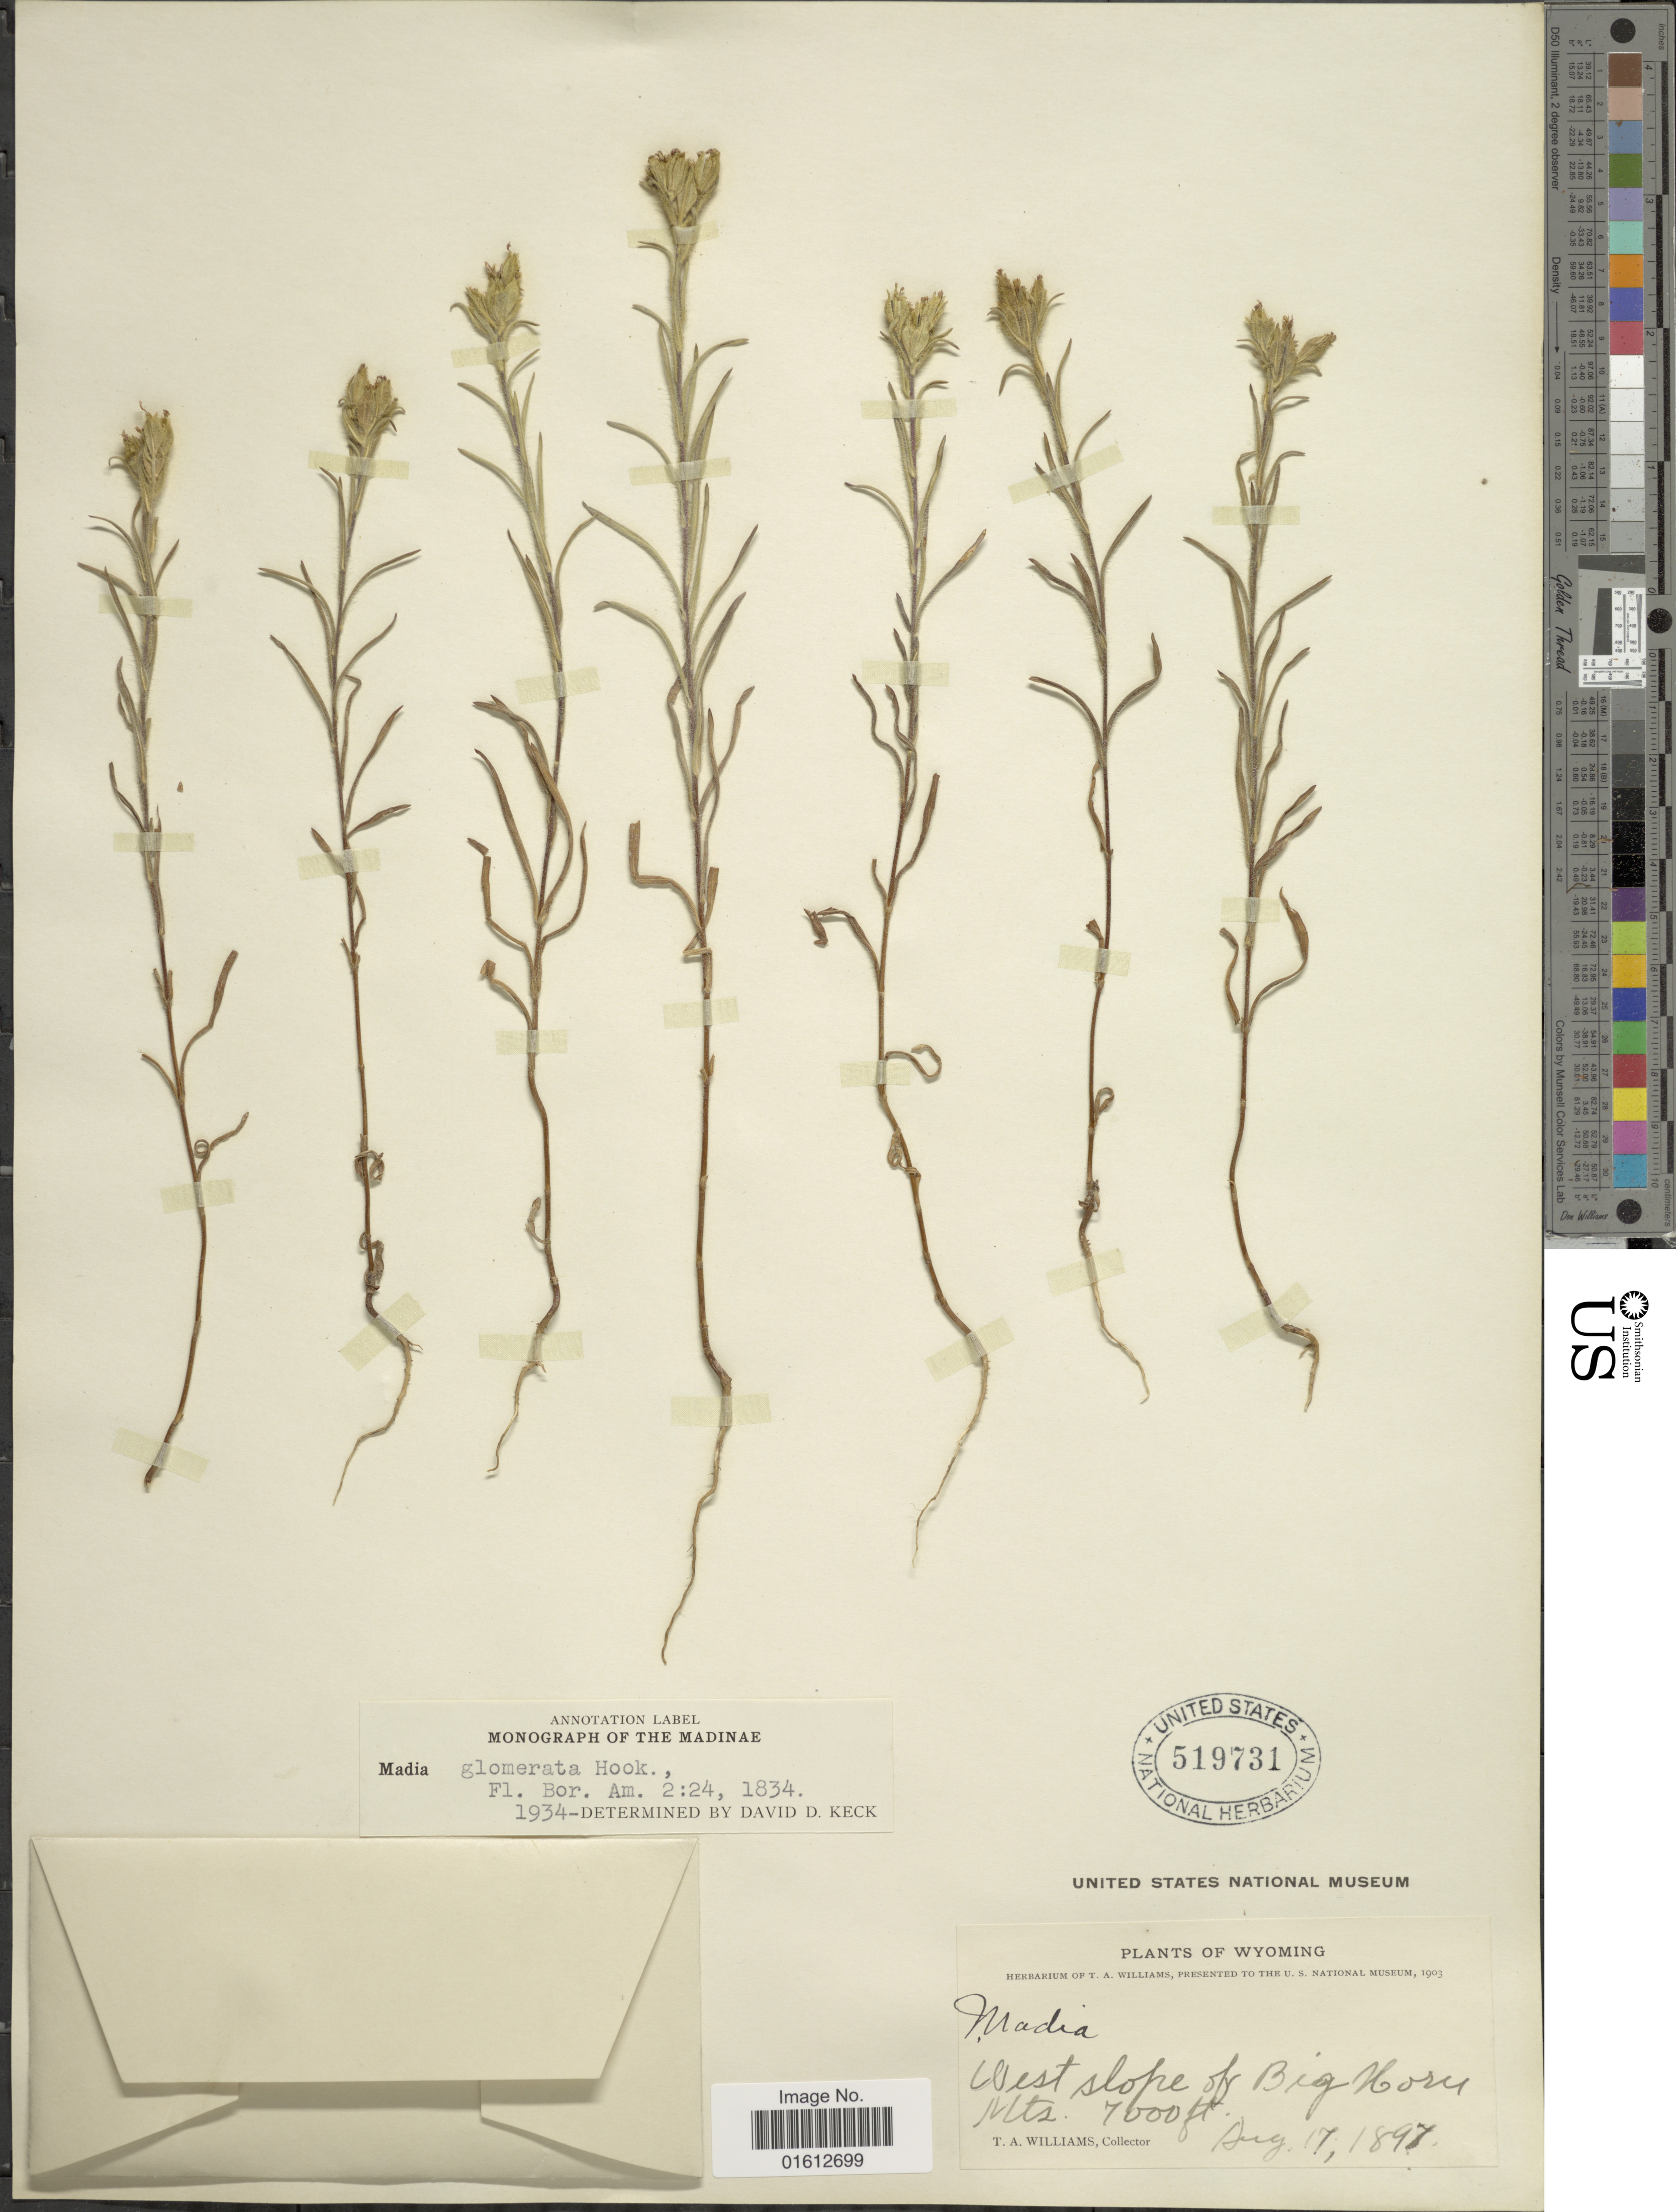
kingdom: Plantae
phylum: Tracheophyta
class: Magnoliopsida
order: Asterales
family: Asteraceae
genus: Madia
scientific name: Madia glomerata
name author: Hook.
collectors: T. A. Williams (herbarium)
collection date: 1897-08-17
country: United States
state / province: Wyoming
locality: West slope of Big Horu Mts.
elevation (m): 2134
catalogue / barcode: US 519731